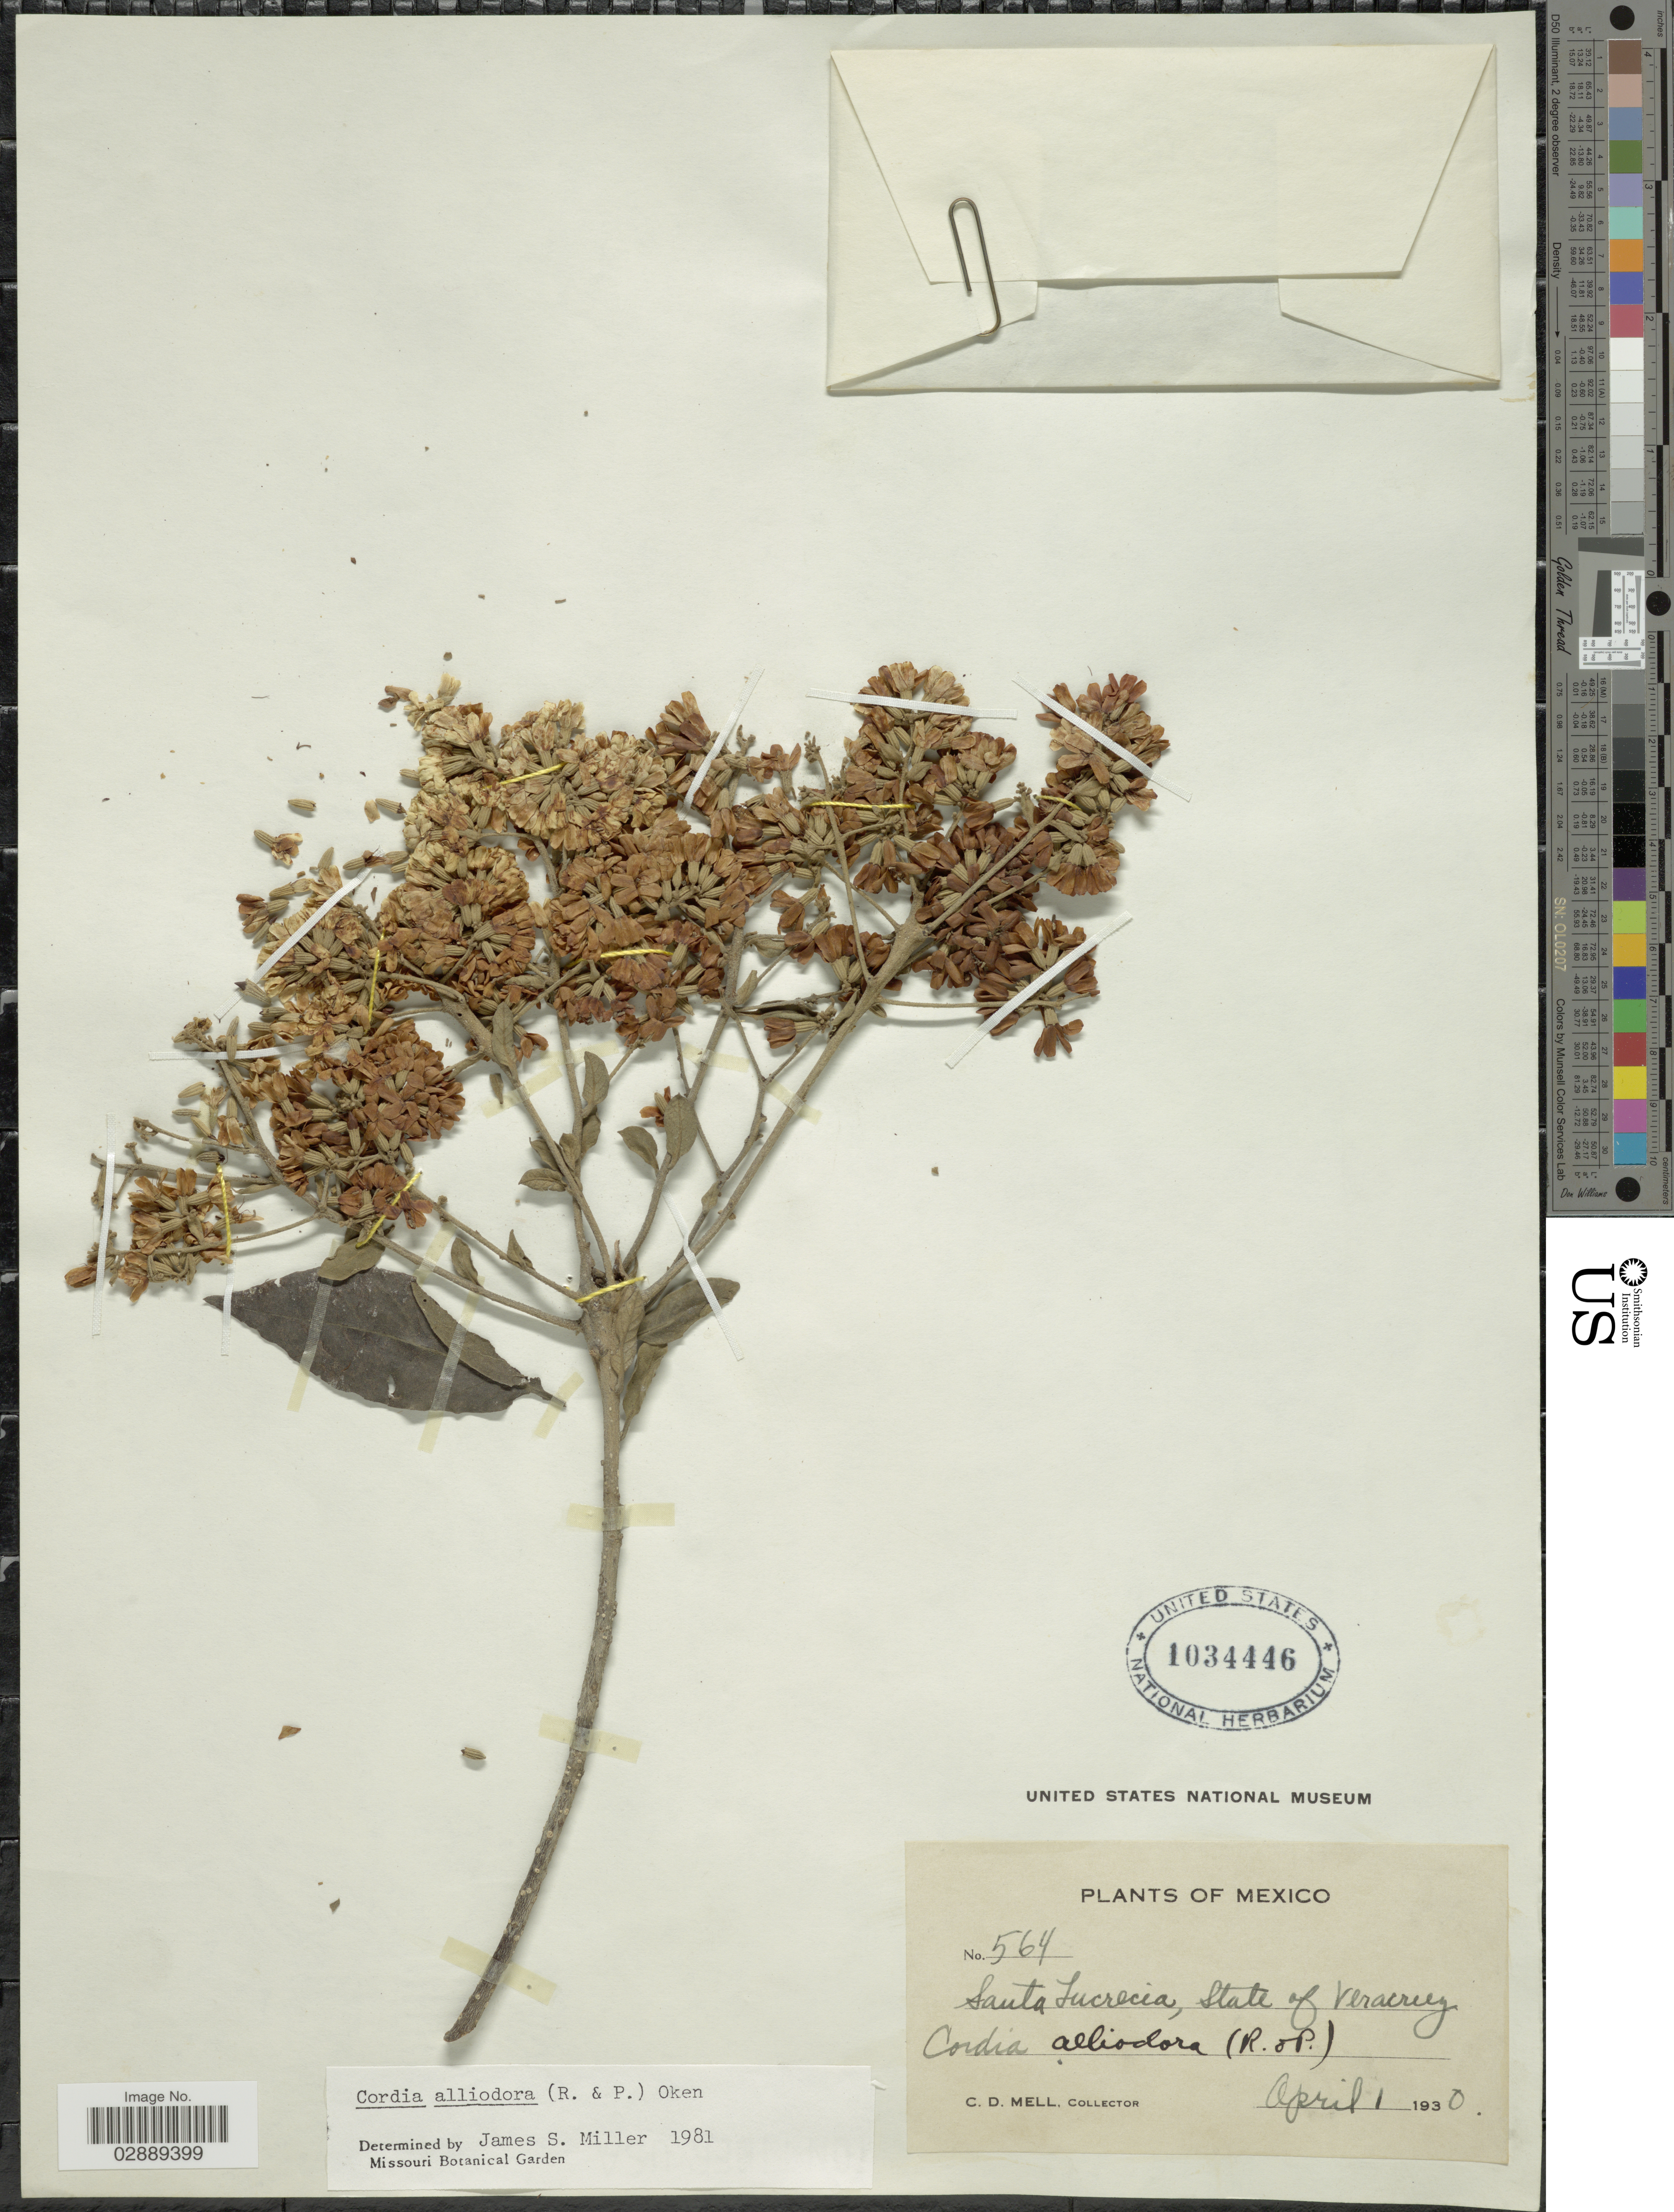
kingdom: Plantae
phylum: Tracheophyta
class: Magnoliopsida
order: Boraginales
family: Cordiaceae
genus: Cordia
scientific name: Cordia alliodora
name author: (Ruiz & Pav.) Oken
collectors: C. D. Mell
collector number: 564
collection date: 1930-04-01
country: Mexico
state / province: Veracruz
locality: Santa Lucrecia, State of Veracruz.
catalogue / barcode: US 1034446